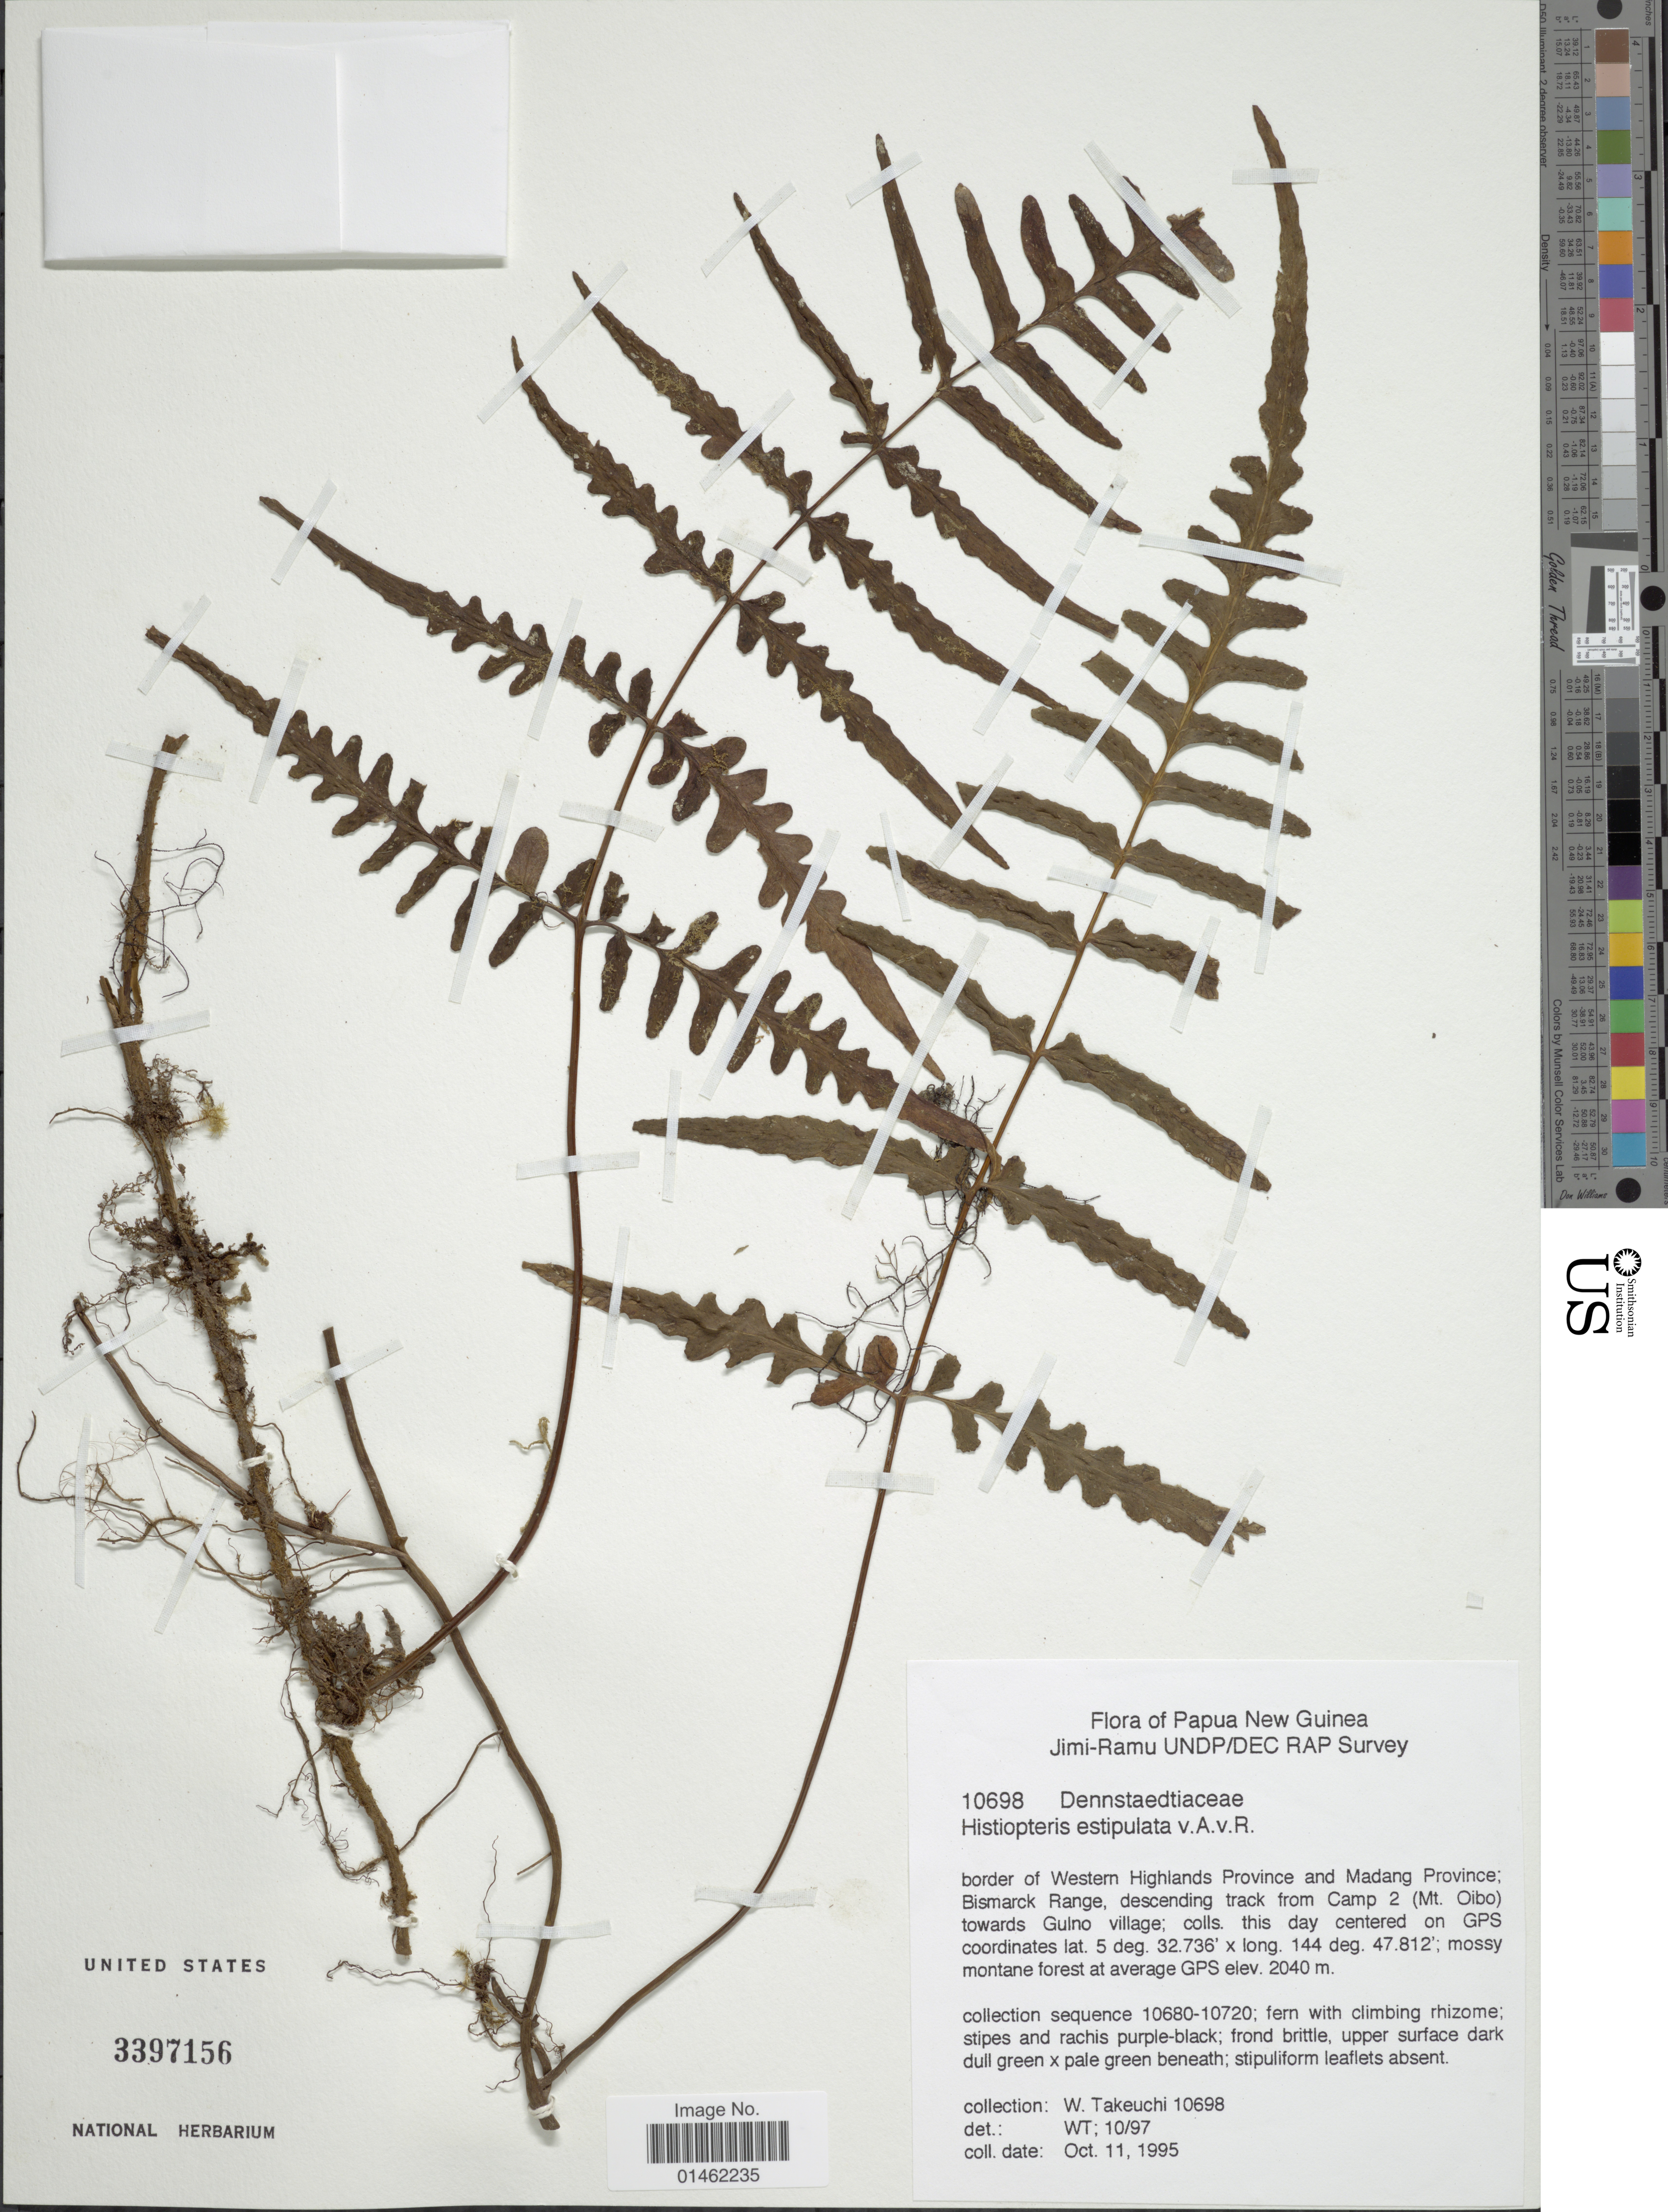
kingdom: Plantae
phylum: Tracheophyta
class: Polypodiopsida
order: Polypodiales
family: Dennstaedtiaceae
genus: Histiopteris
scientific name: Histiopteris estipulata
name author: Alderw.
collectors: W. Takeuchi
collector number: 10698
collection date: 1995-10-11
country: Papua New Guinea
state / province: Madang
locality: Border of Western Highlands Province and Madang Province; Bismarck Range, descending track from Camp 2 (Mt Oibo) towards Guino village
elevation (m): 2040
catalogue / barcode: US 3397156